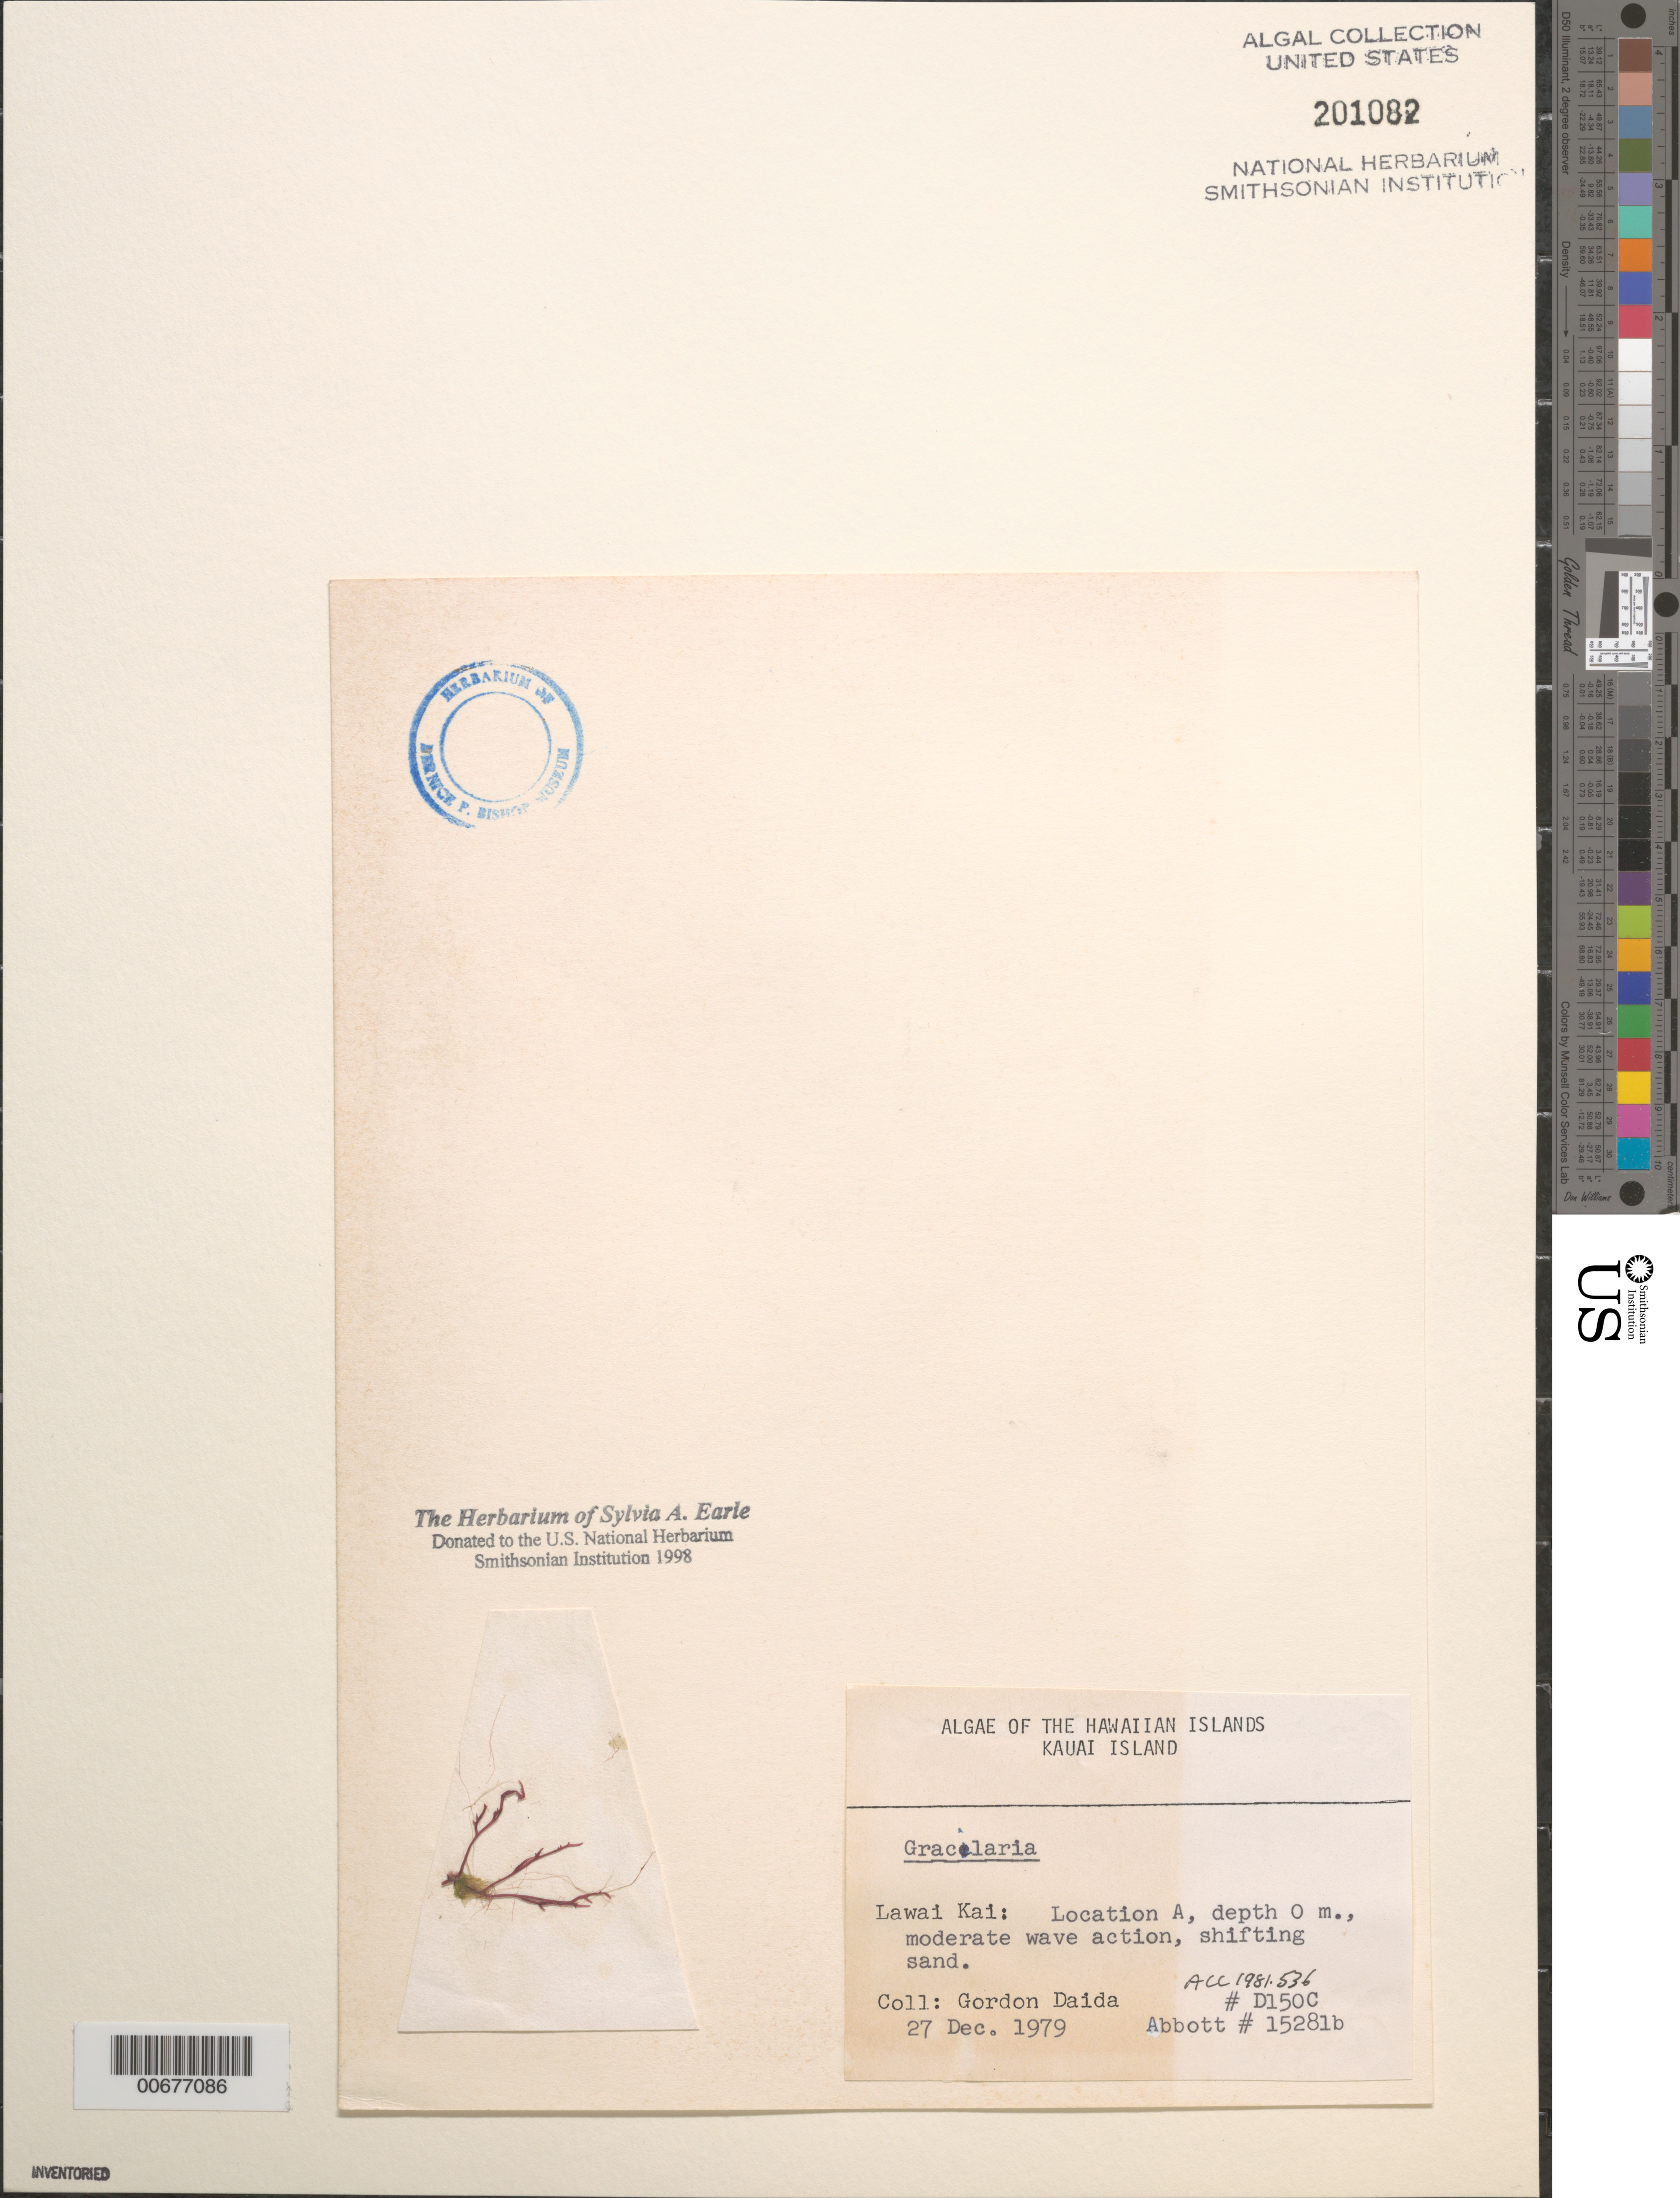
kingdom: Plantae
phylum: Rhodophyta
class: Florideophyceae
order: Gracilariales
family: Gracilariaceae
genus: Gracilaria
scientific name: Gracilaria sp.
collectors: G. Daida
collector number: D150C & IAA 15281b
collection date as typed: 27 Dec 1979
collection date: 1979-12-27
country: United States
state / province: Hawaii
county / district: Kauai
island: Kaua'i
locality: Lawai Kai, Location A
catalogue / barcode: US 201082